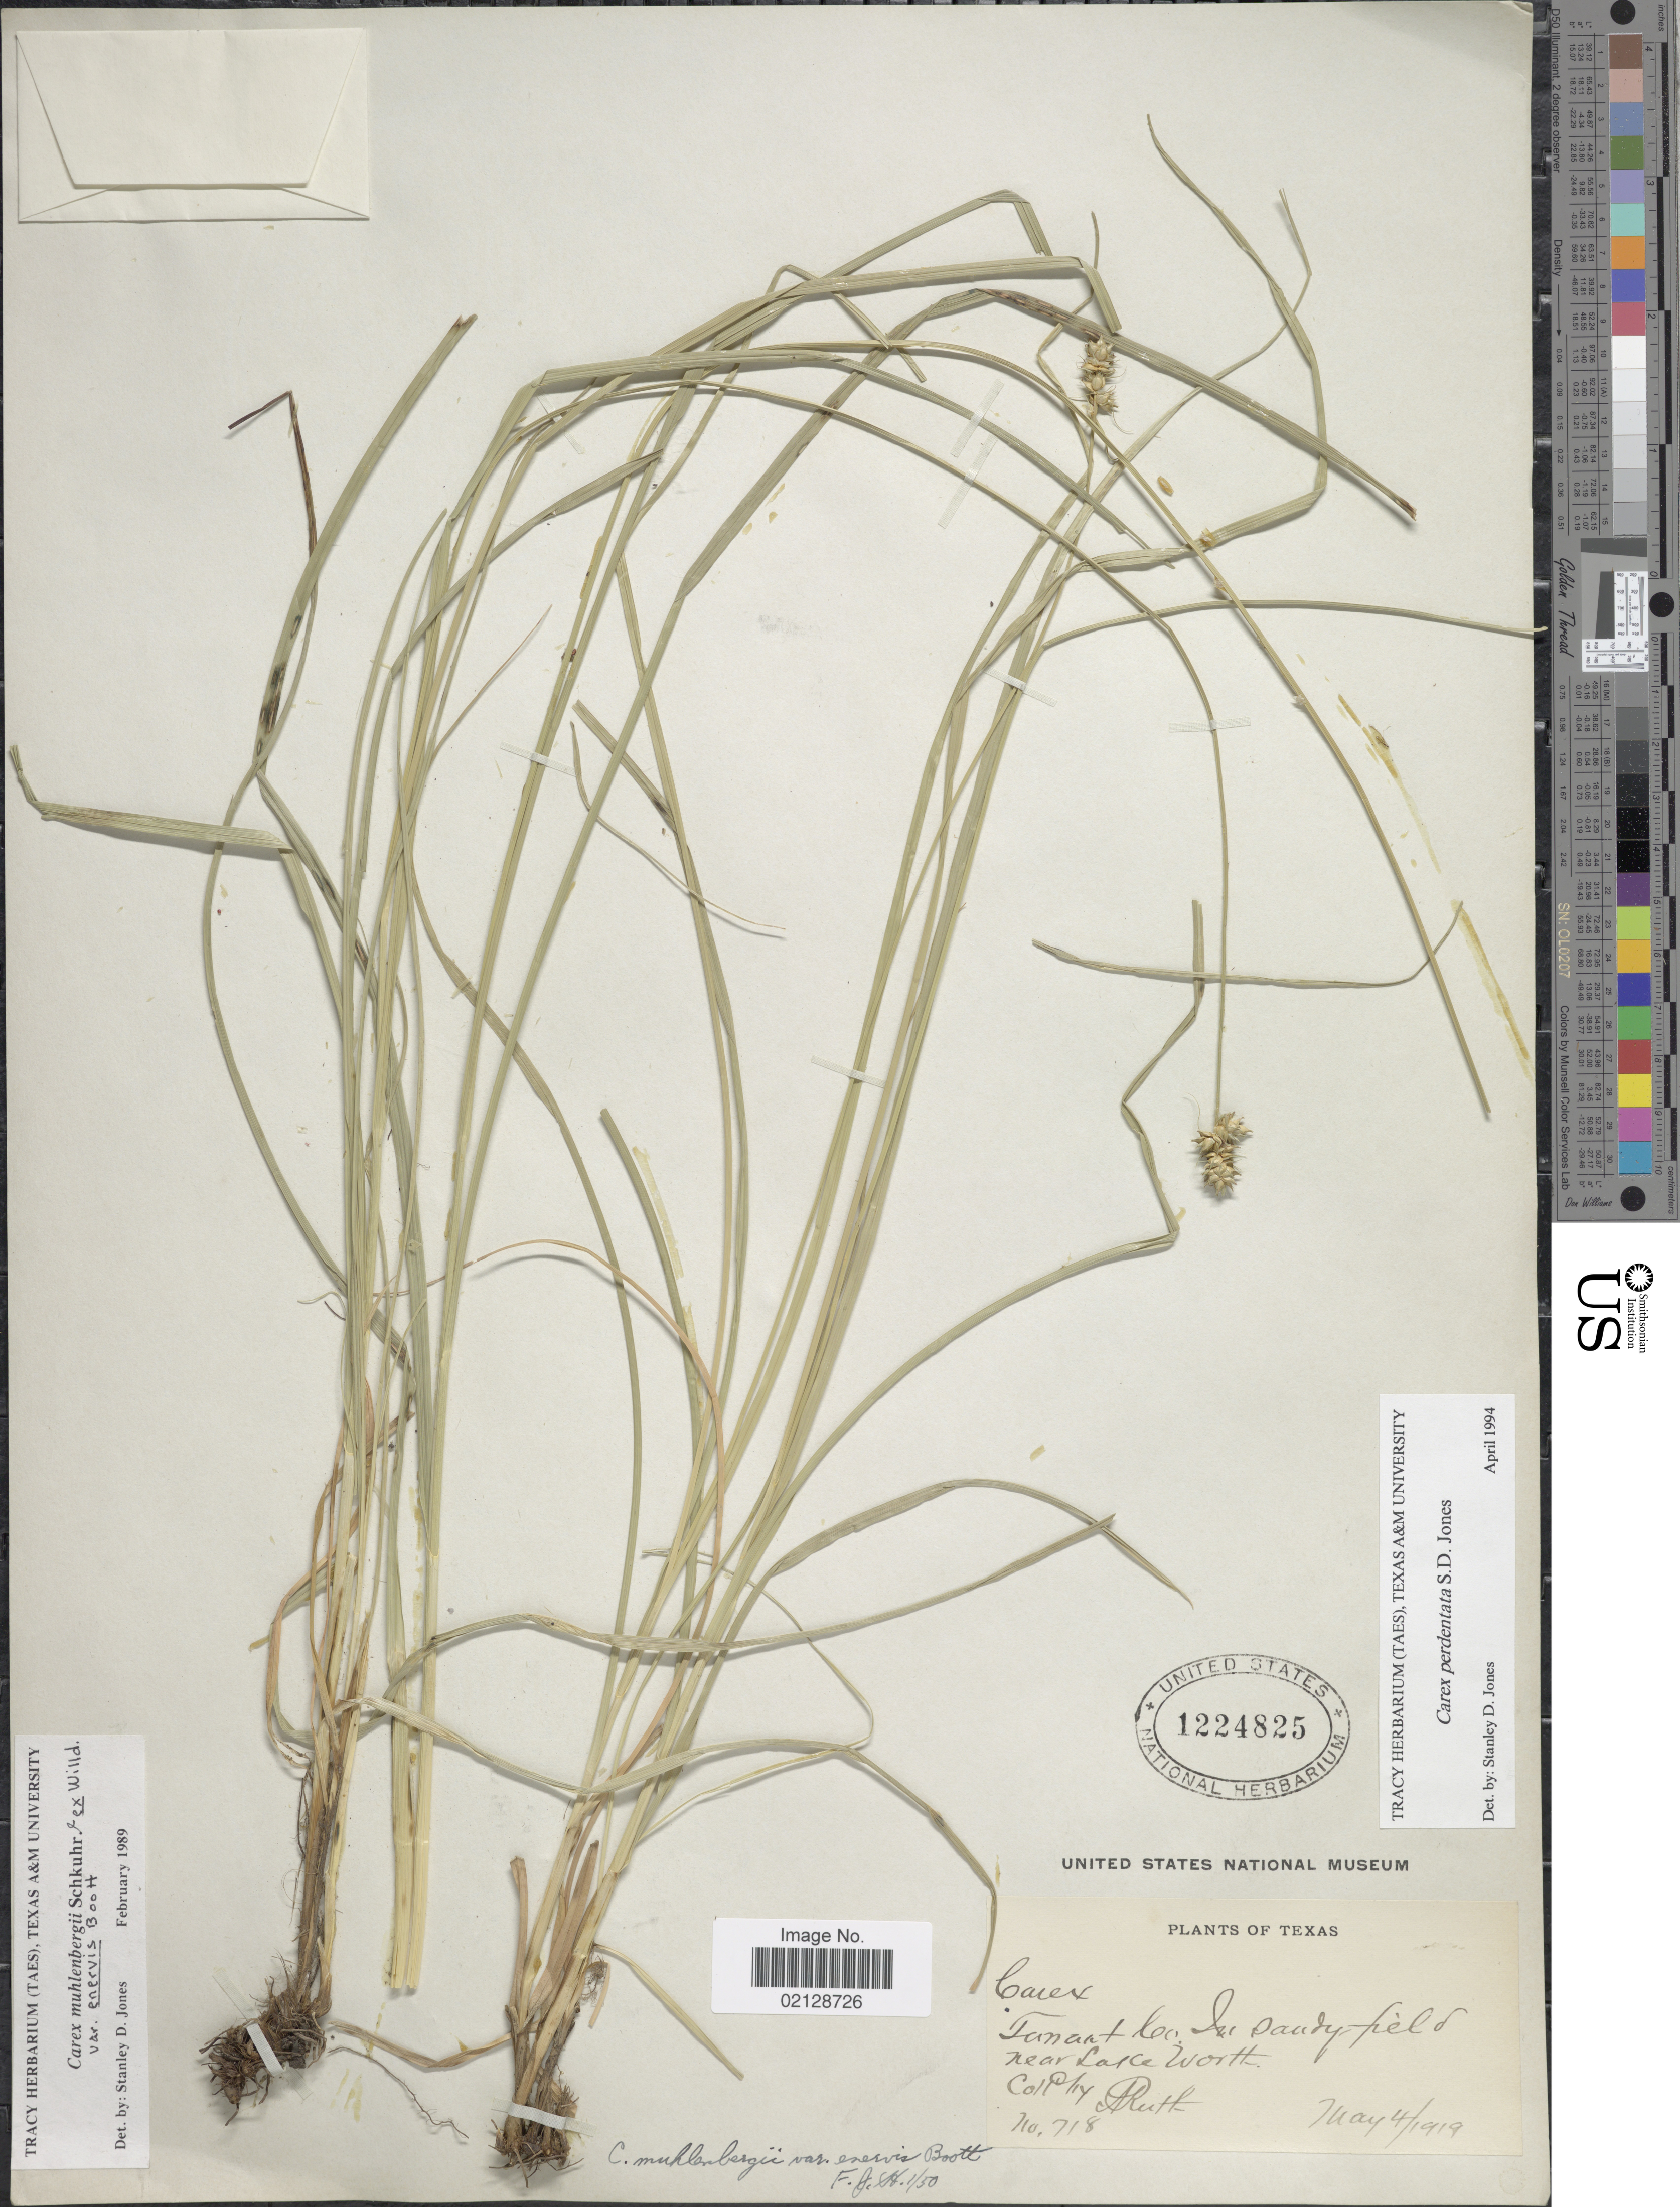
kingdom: Plantae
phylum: Tracheophyta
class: Liliopsida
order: Poales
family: Cyperaceae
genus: Carex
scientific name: Carex perdentata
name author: S.D. Jones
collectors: J. Ruth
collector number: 718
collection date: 1919-05-04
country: United States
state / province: Texas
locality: Tanart Co., in sandy field near Lake Worth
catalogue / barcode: US 1224825